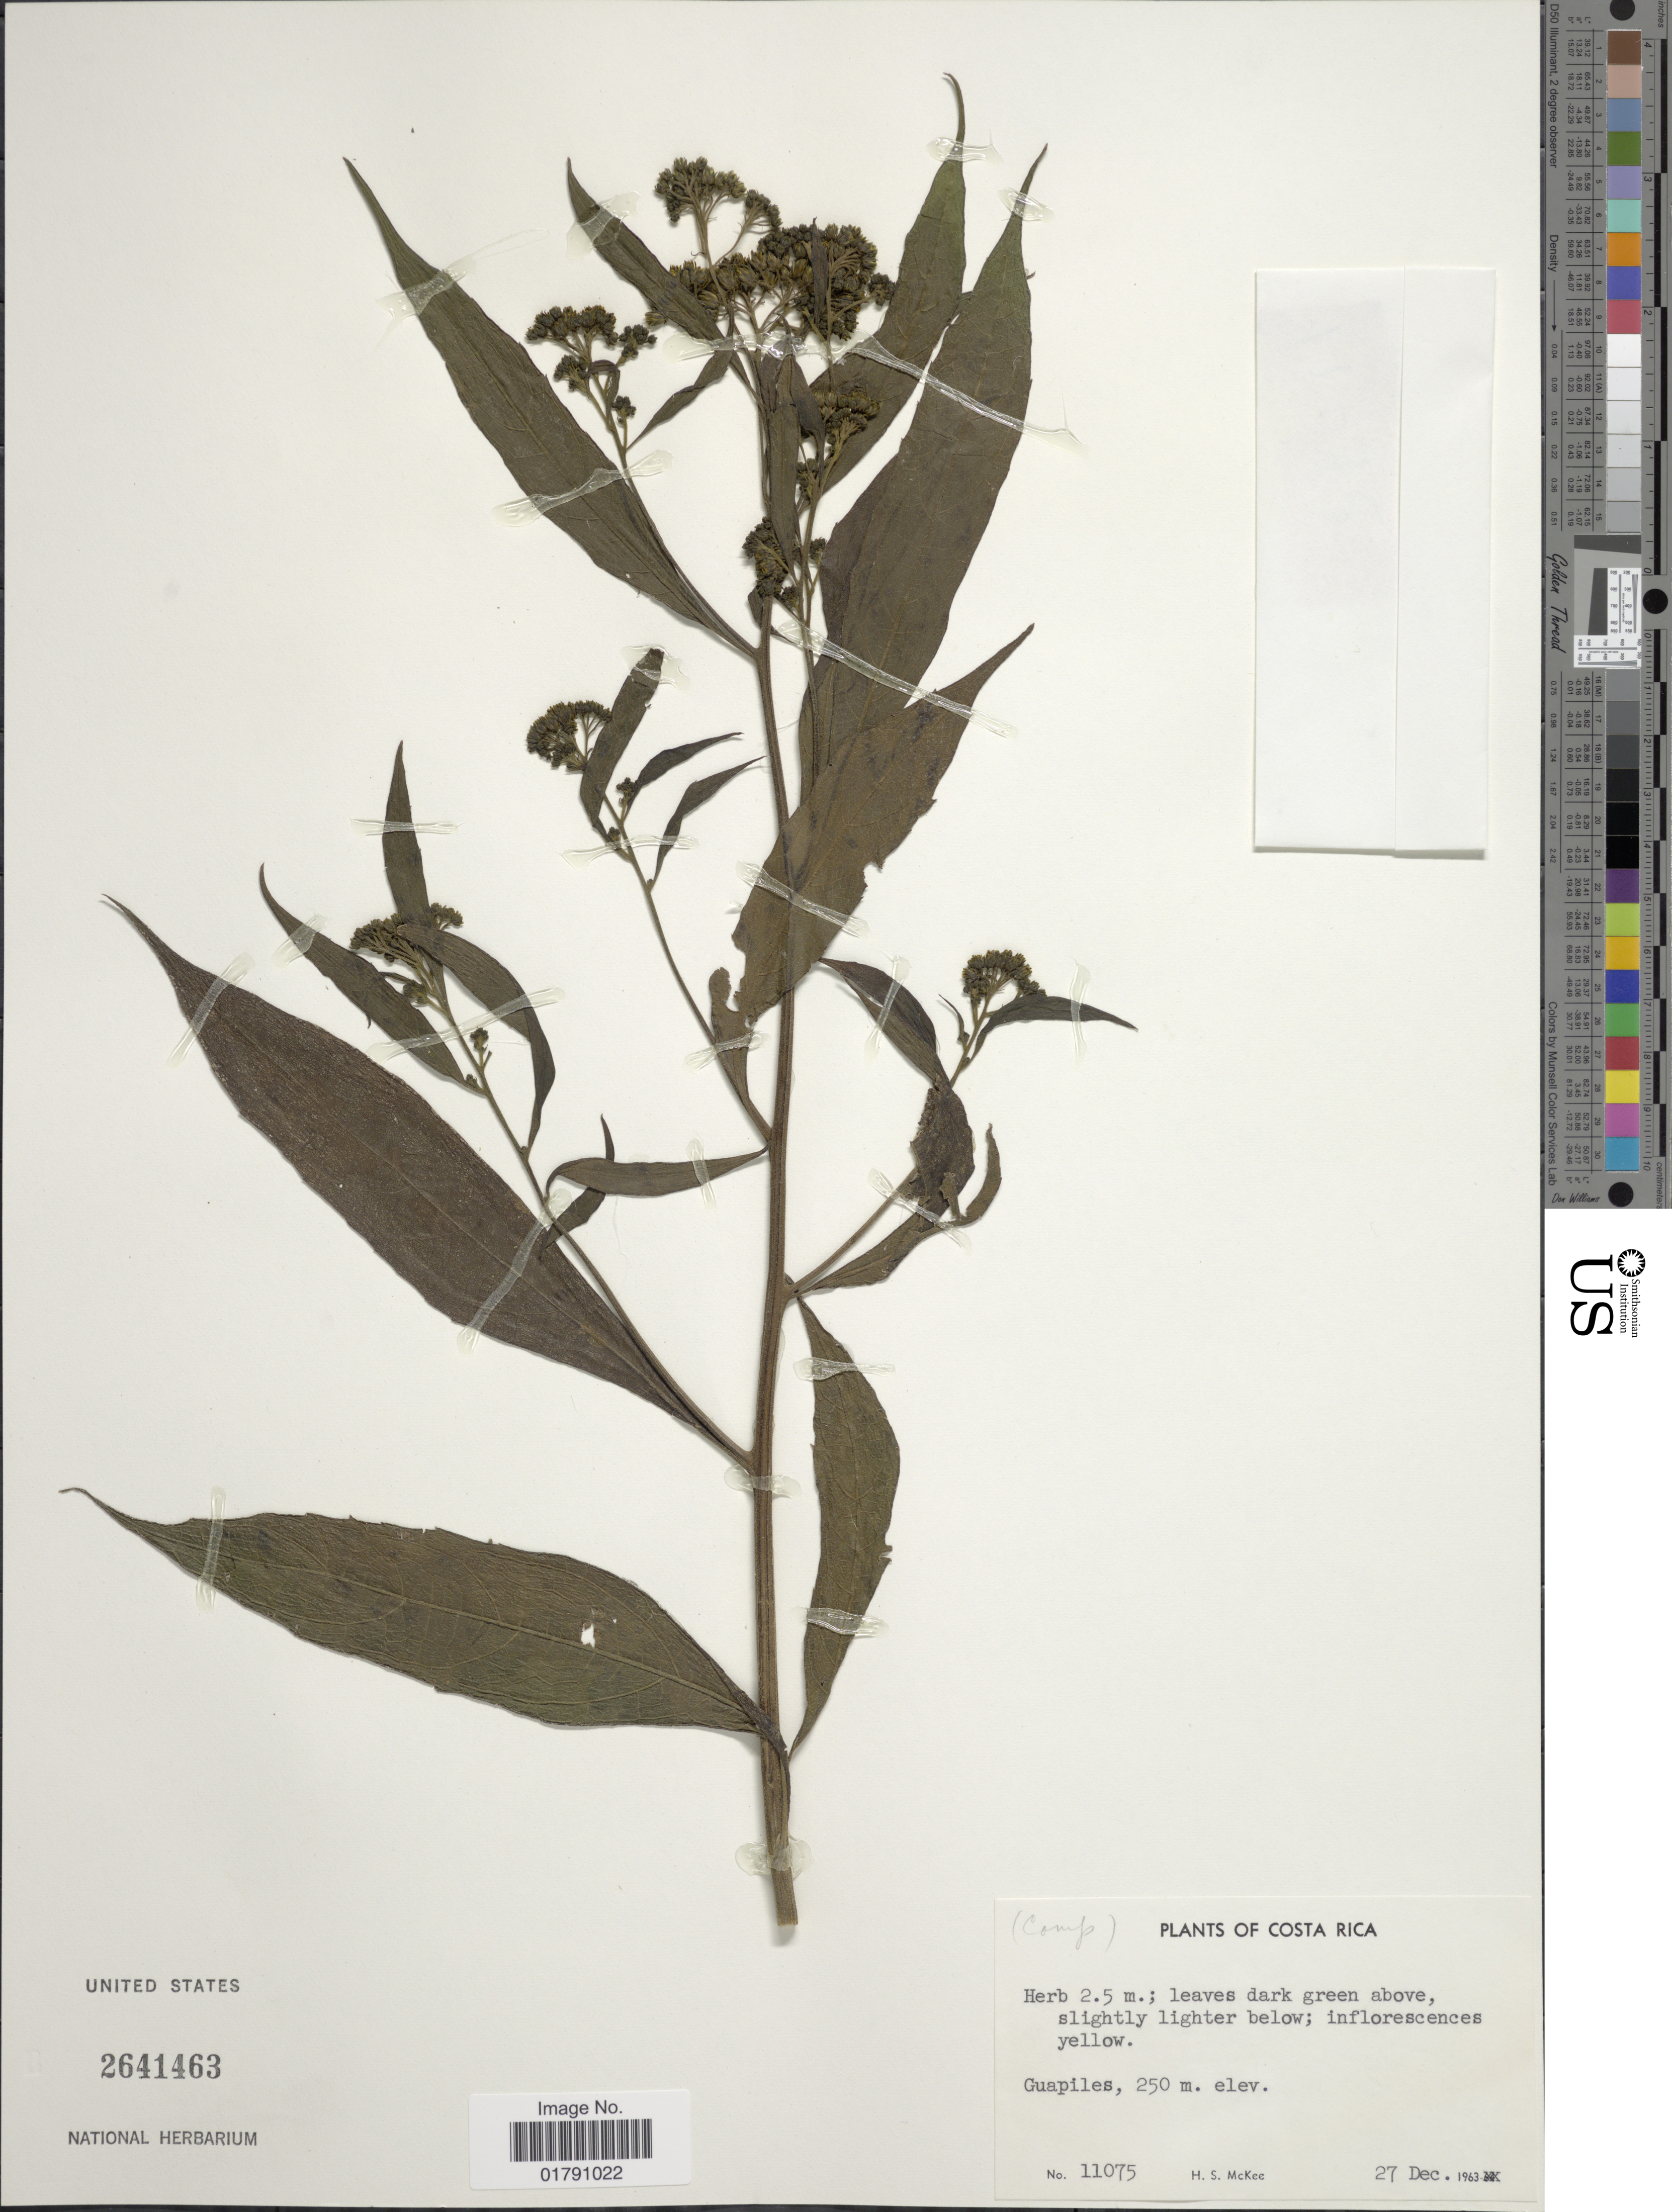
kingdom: Plantae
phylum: Tracheophyta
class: Magnoliopsida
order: Asterales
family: Asteraceae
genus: Neurolaena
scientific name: Neurolaena lobata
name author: (L.) R. Br. ex Cass.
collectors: H. S. McKee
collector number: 11075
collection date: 1963-12-27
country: Costa Rica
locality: Guapiles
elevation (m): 250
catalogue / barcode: US 2641463